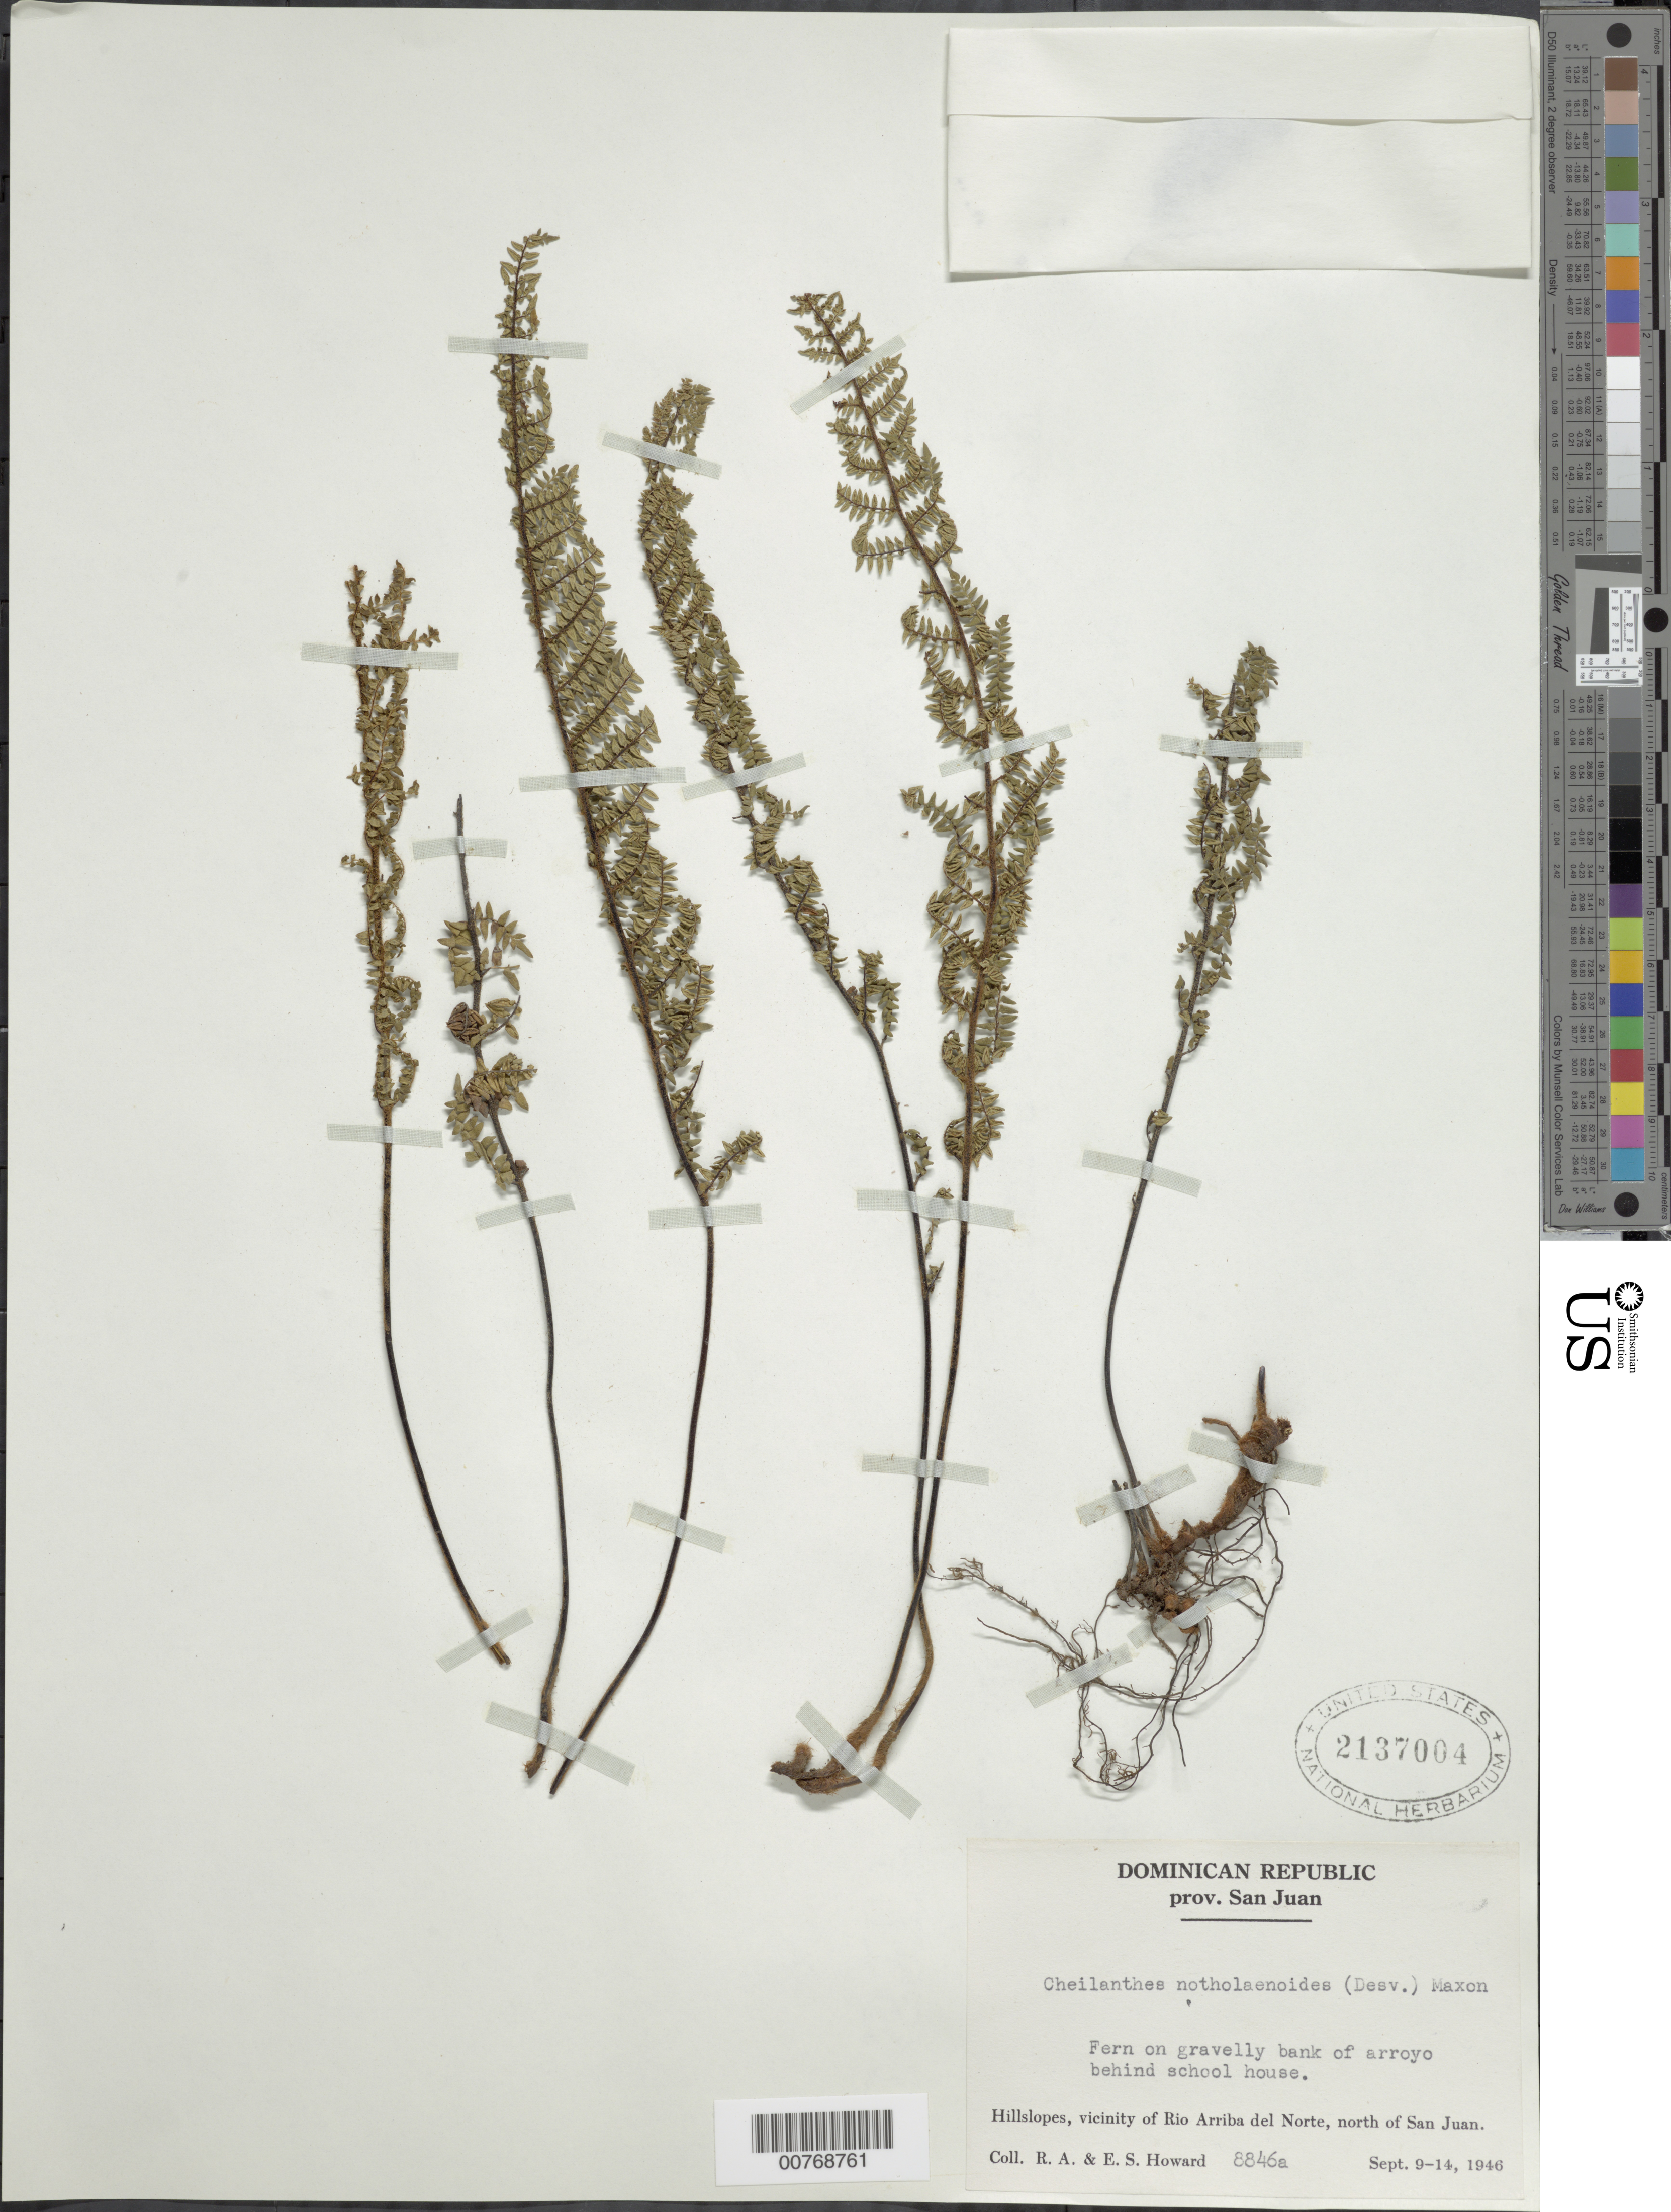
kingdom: Plantae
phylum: Tracheophyta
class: Polypodiopsida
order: Polypodiales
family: Pteridaceae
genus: Myriopteris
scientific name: Myriopteris notholaenoides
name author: (Desv.) Grusz & Windham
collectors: R. A. Howard & E. S. Howard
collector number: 8846a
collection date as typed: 09 Sep 1946 to 14 Sep 1946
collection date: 1946-09-09/1946-09-14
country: Dominican Republic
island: Hispaniola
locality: Provincia San Juan, vicinity of Rio Arriba del Norte, N of San Juan. Arroyo behind school house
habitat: Hillslopes, gravelly bank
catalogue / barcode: US 2137004